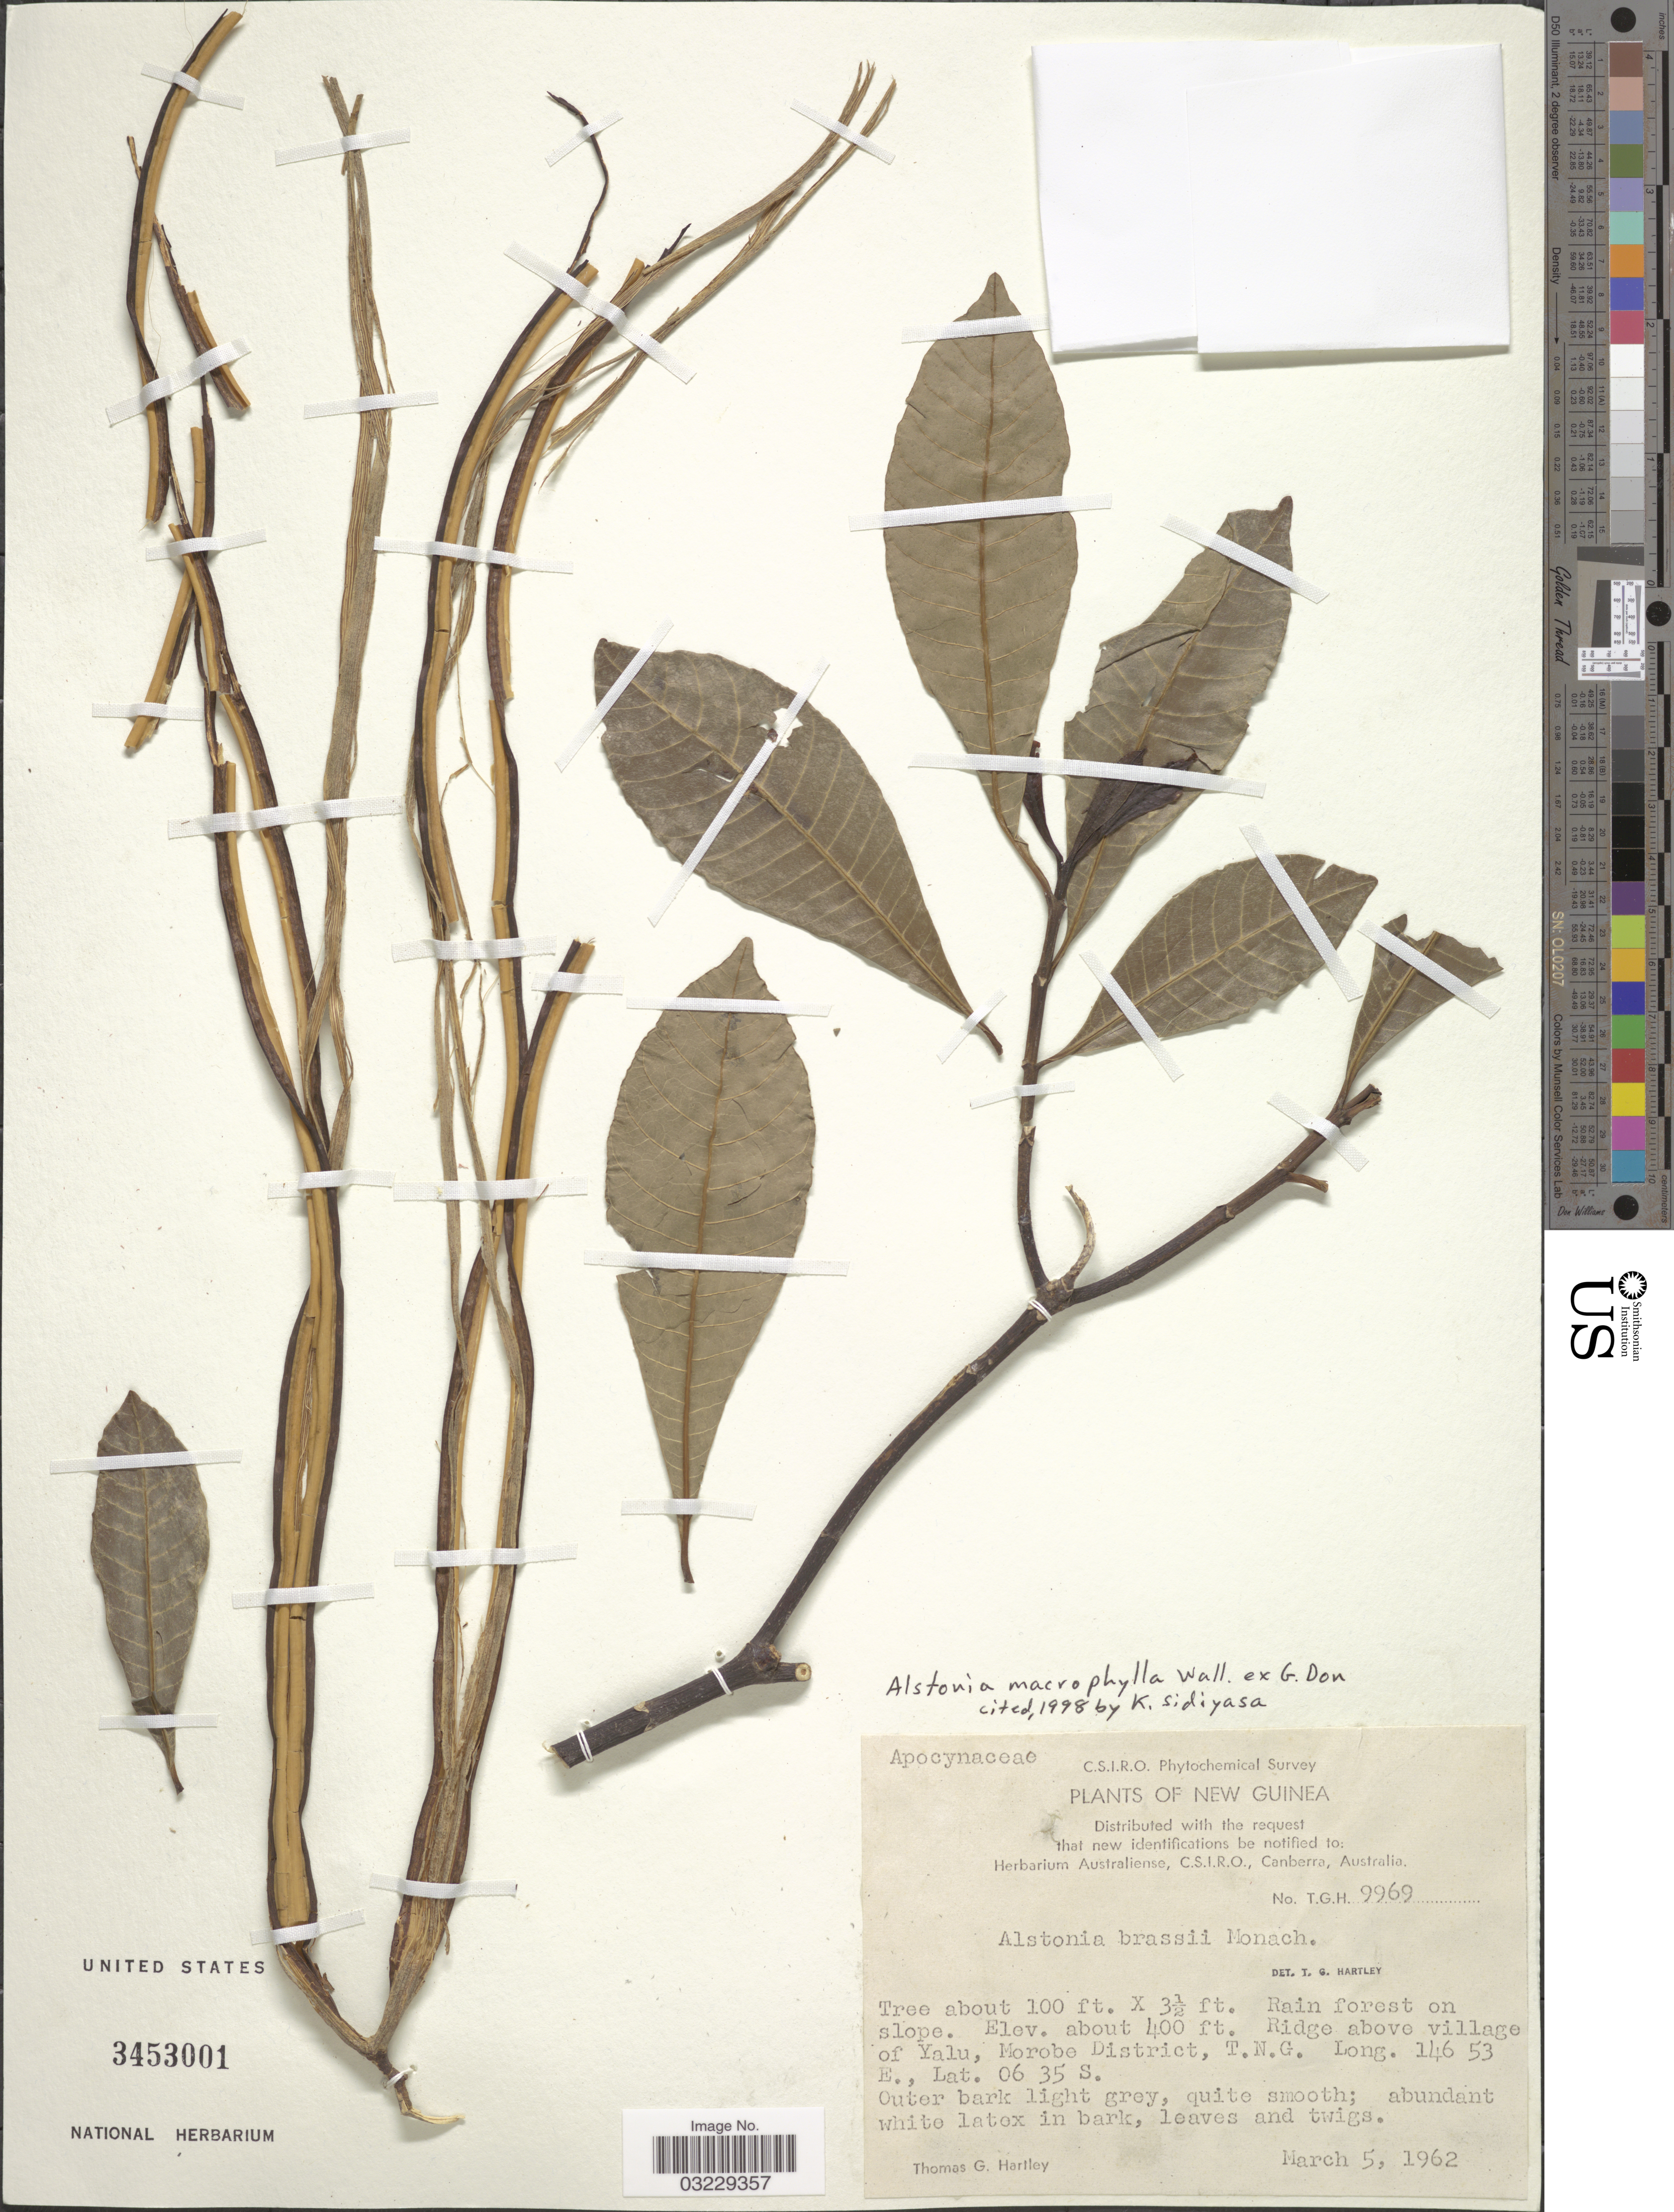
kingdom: Plantae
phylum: Tracheophyta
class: Magnoliopsida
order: Gentianales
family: Apocynaceae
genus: Alstonia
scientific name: Alstonia macrophylla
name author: Wall. ex G. Don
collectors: T. G. Hartley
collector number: TGH9969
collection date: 1962-03-05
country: Papua New Guinea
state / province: Morobe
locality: New Guinea. Ridge above village of Yalu, Morobe District, T.N.G.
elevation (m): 122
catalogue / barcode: US 3453001